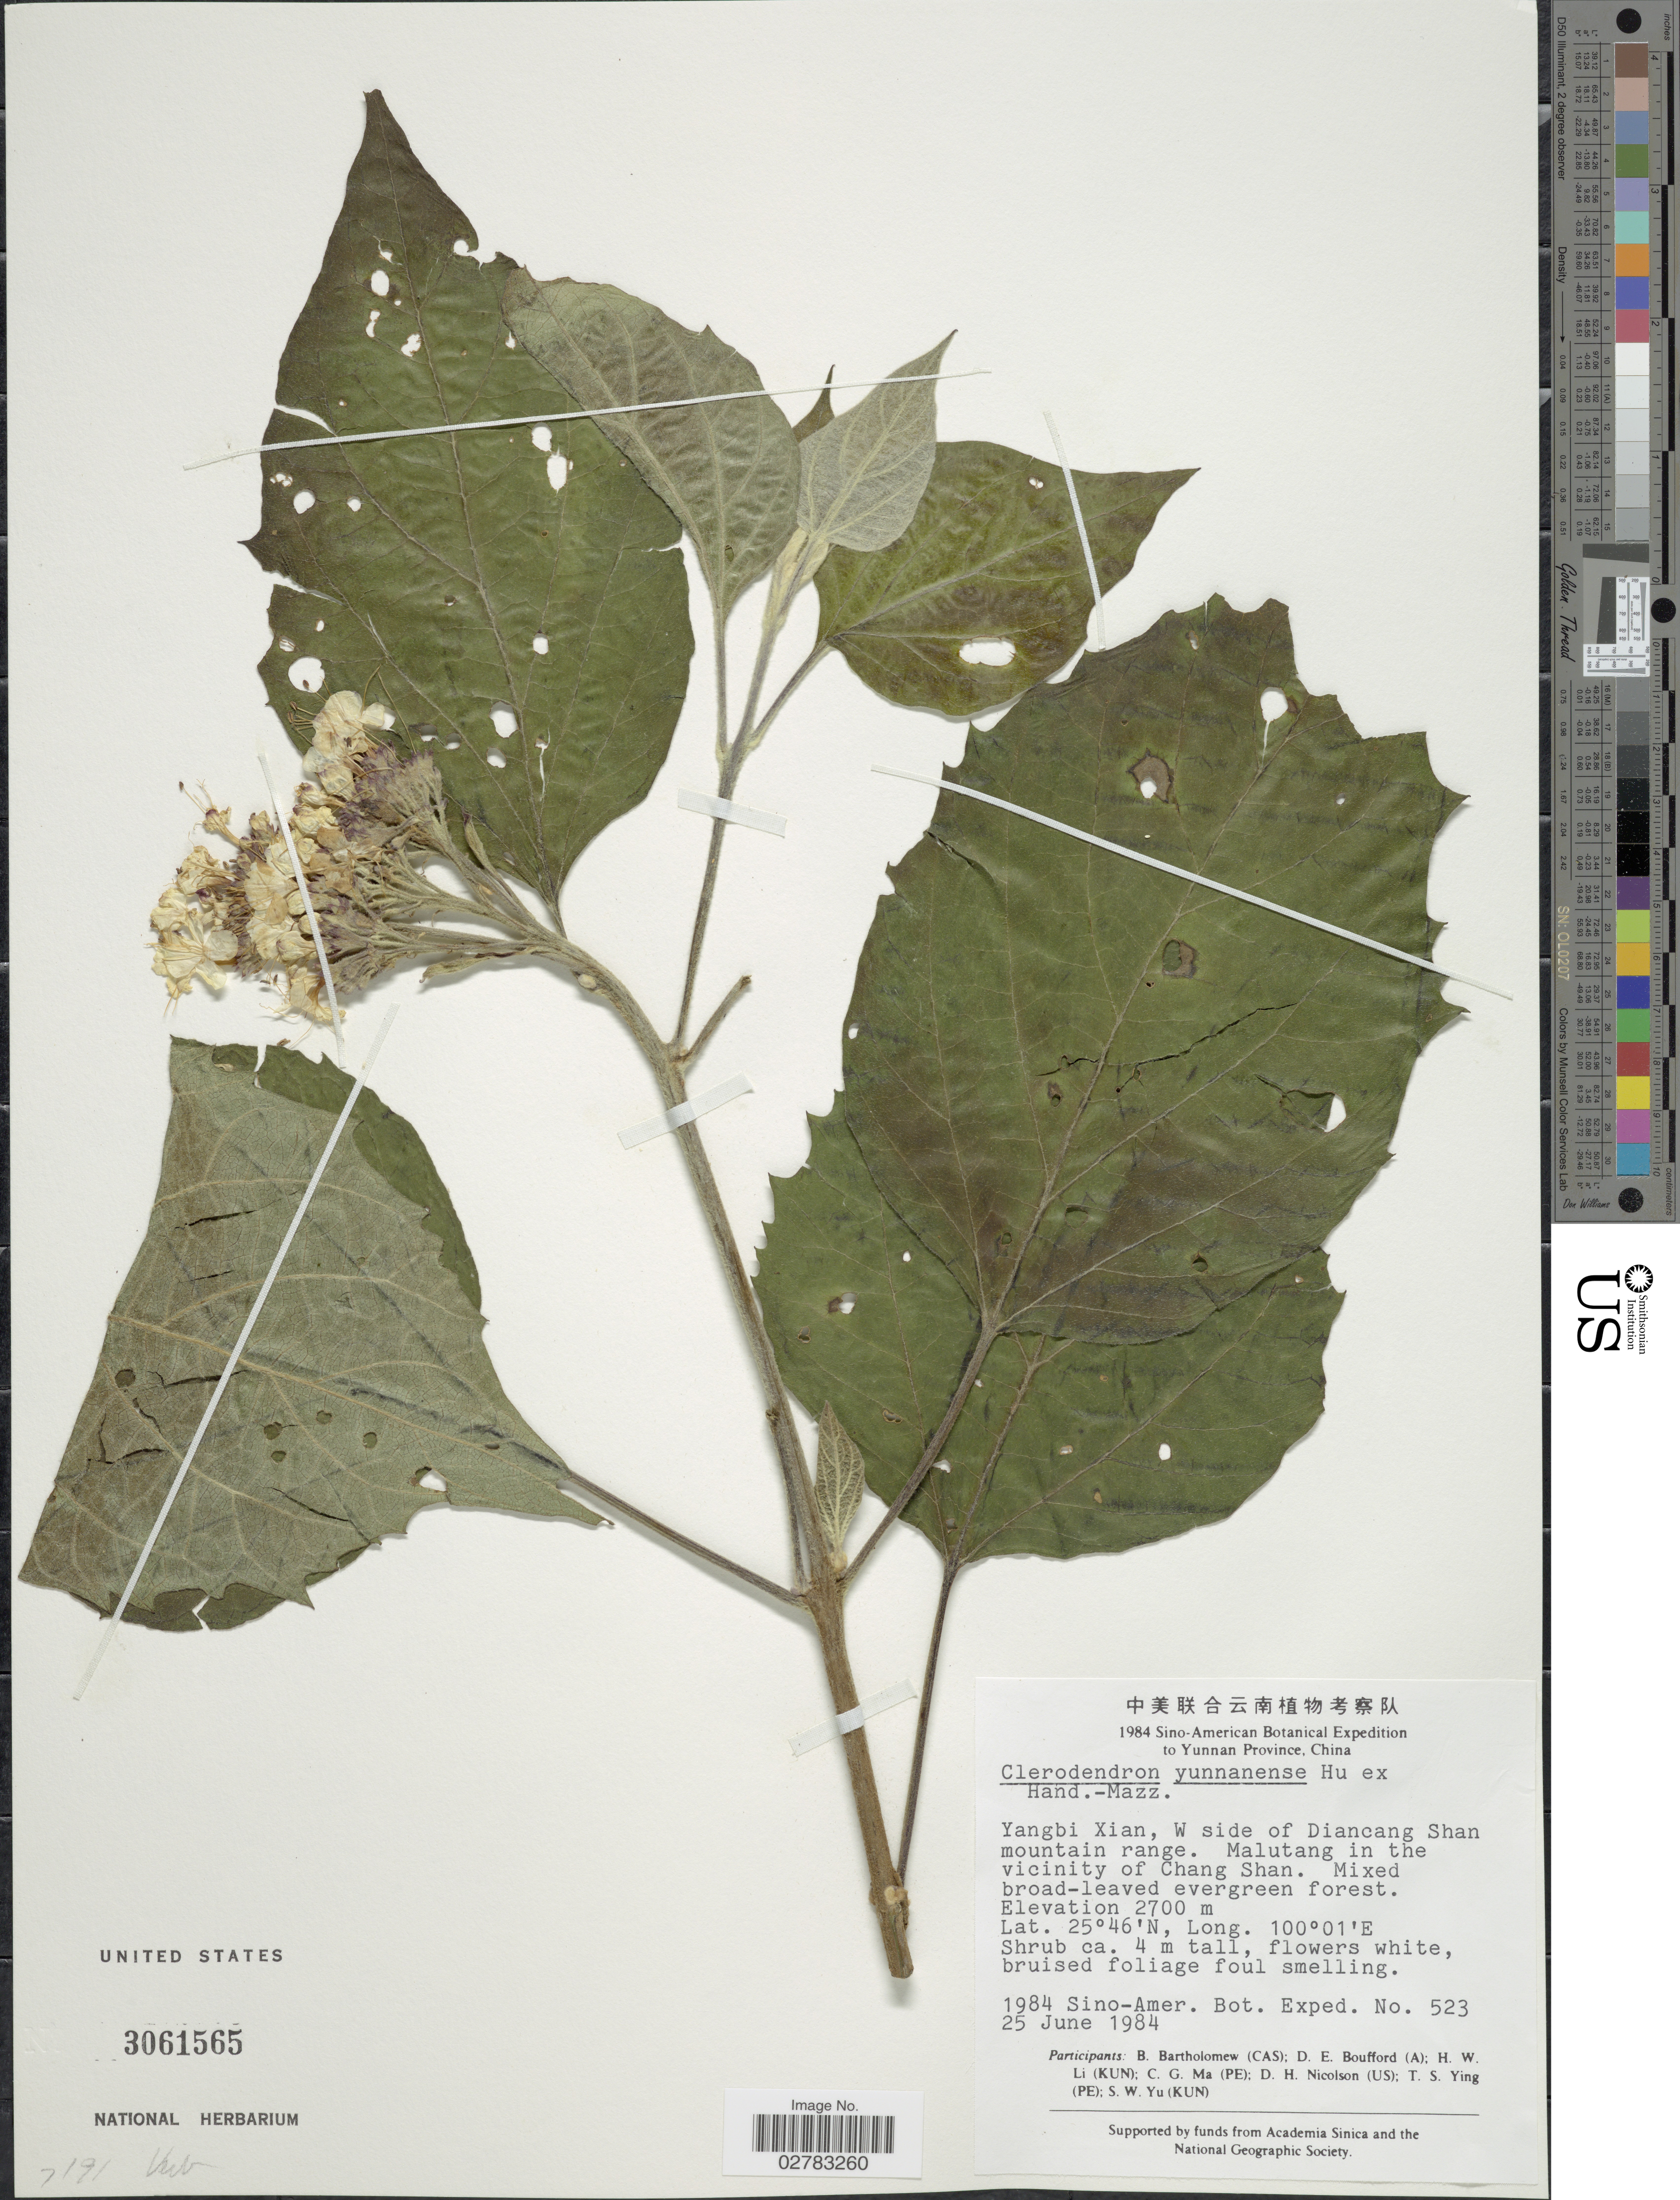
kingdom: Plantae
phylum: Tracheophyta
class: Magnoliopsida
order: Lamiales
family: Lamiaceae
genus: Clerodendrum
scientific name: Clerodendrum yunnanense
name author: S.Y. Hu in Hand.-Mazz.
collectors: Sino-Amer. Bot. Exped. 1984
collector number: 523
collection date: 1984-06-25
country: China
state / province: Yunnan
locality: Yangbi Xian, W side of Diancang Shan mountain range, Malutang in the vicinity of Chang Shan.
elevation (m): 2700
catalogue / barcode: US 3061565